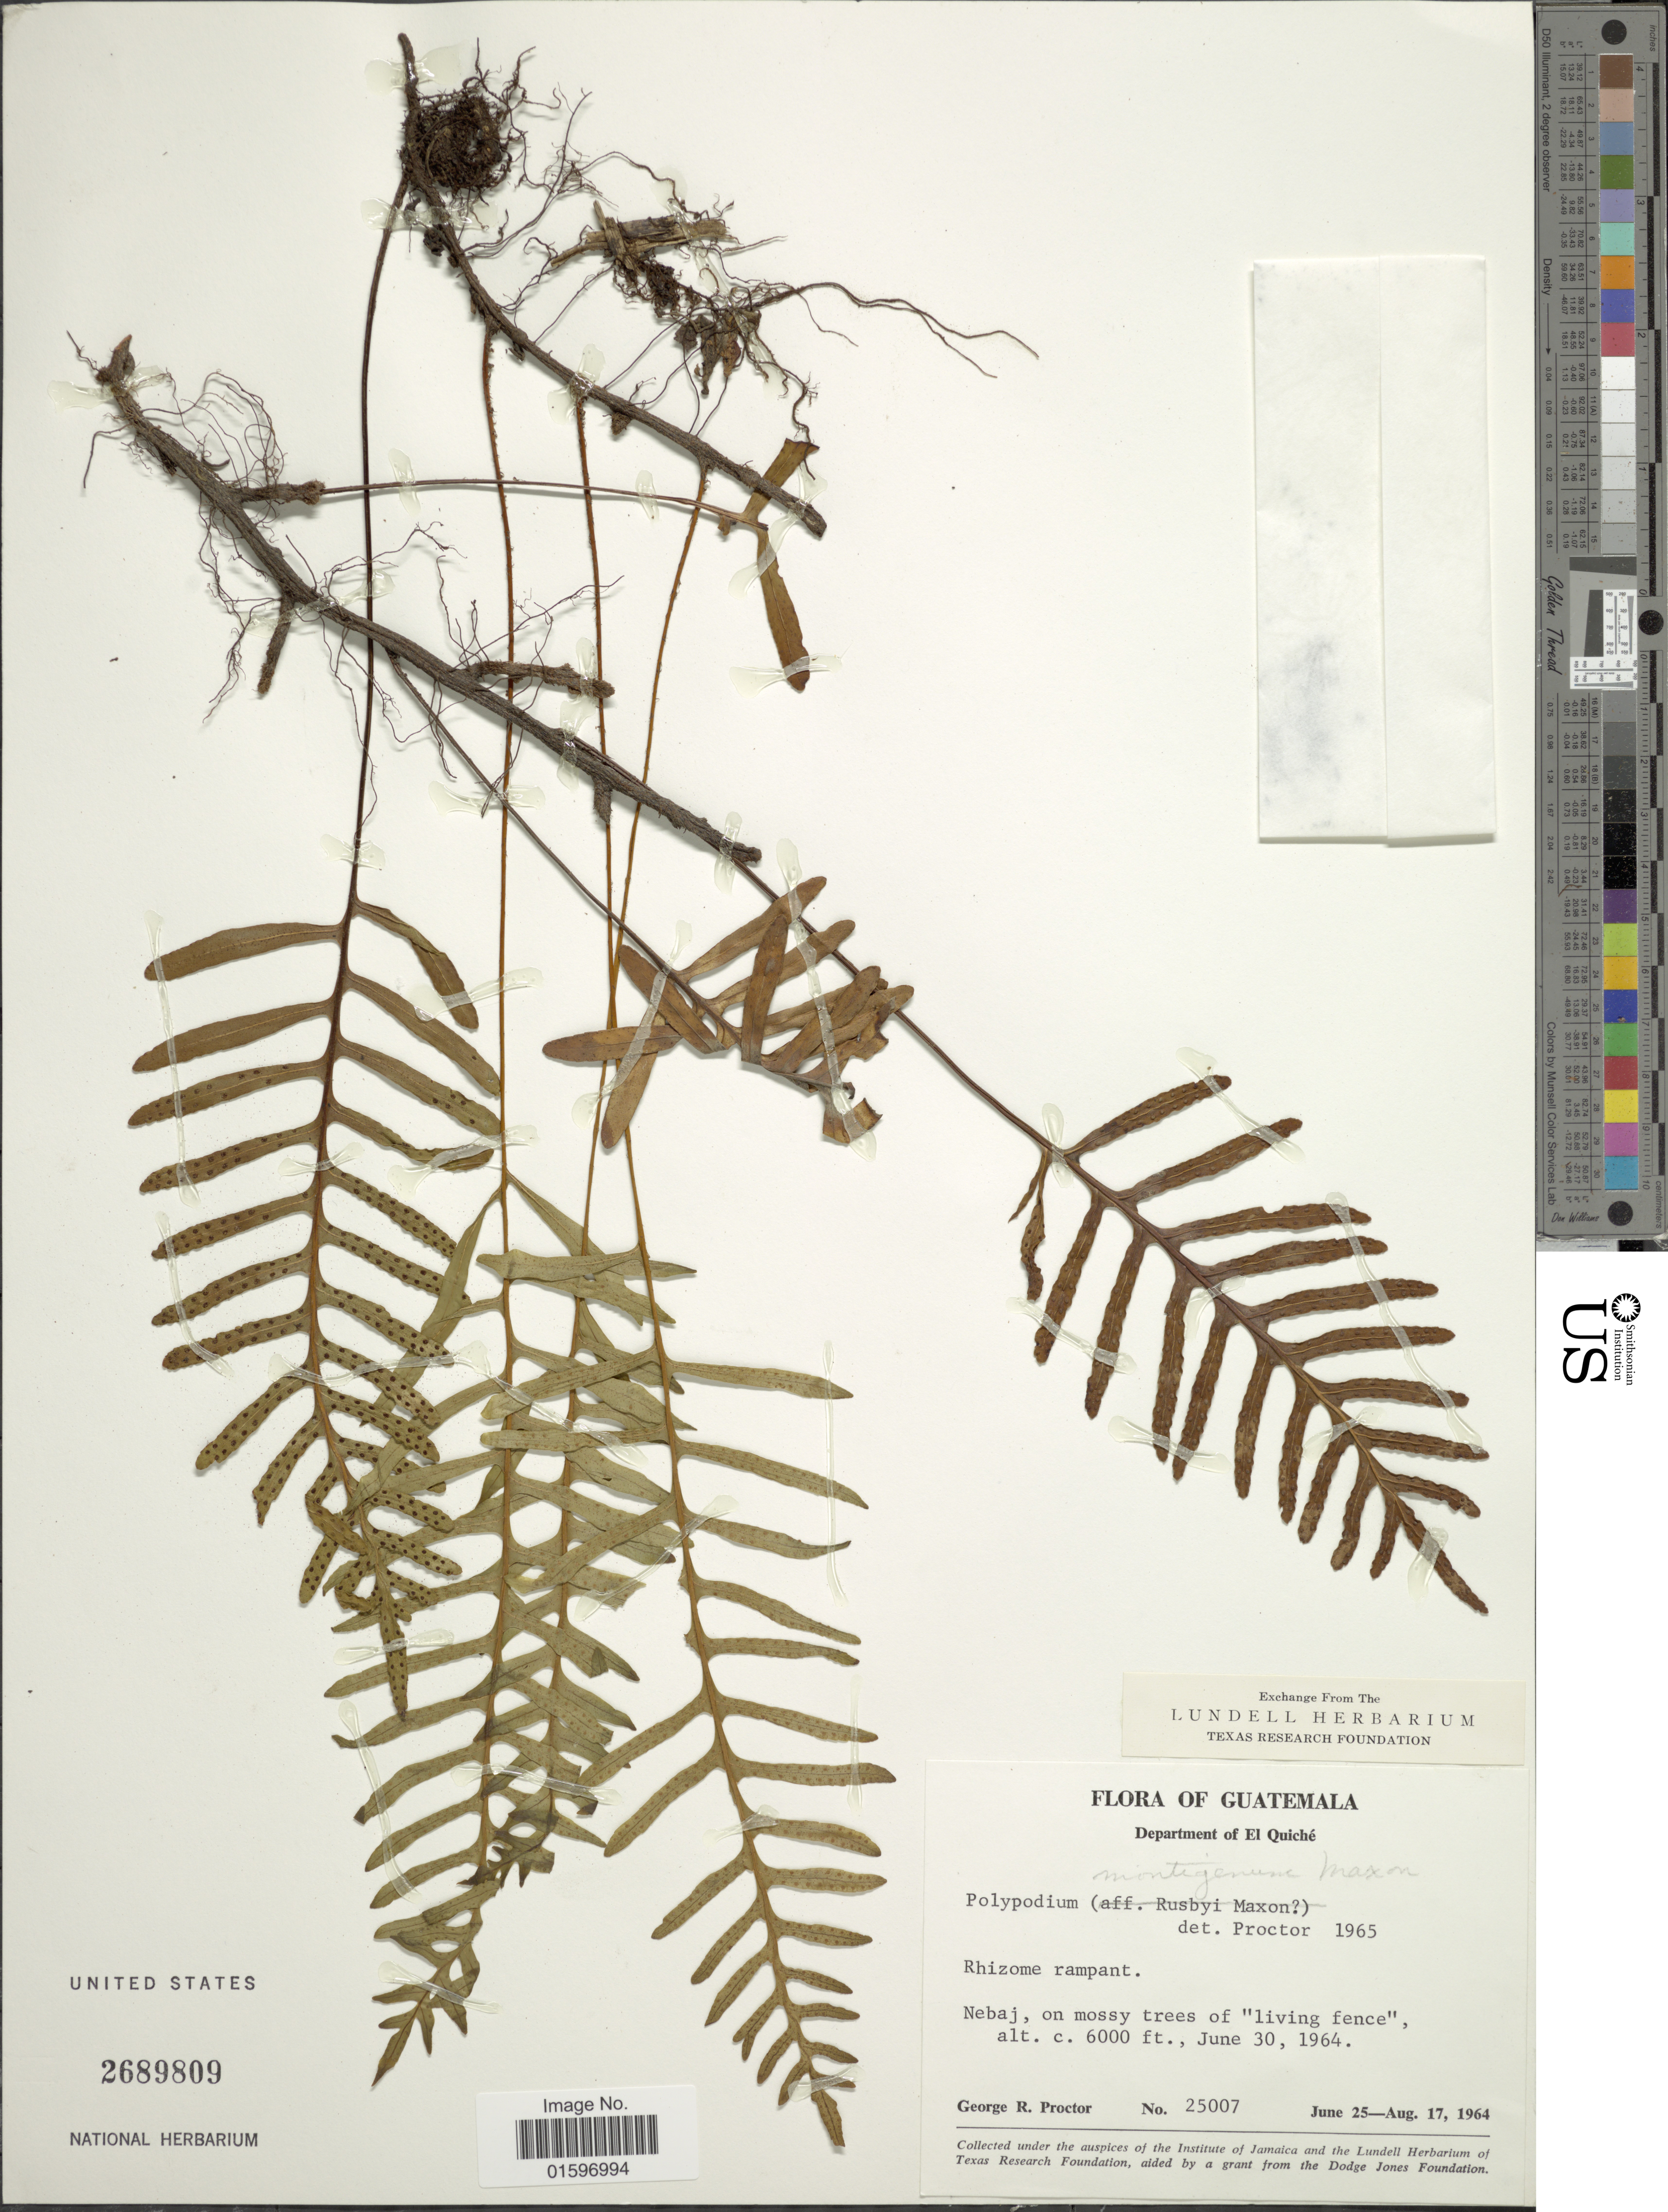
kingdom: Plantae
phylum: Tracheophyta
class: Polypodiopsida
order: Polypodiales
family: Polypodiaceae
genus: Pleopeltis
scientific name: Pleopeltis alansmithii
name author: (R.C. Moran)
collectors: G. R. Proctor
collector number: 25007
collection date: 1964-06-25/1964-08-17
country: Guatemala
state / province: El Quiché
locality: Department of El Quiché. Nebaj, on mossy trees of "living face".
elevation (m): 1829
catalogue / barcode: US 2689809